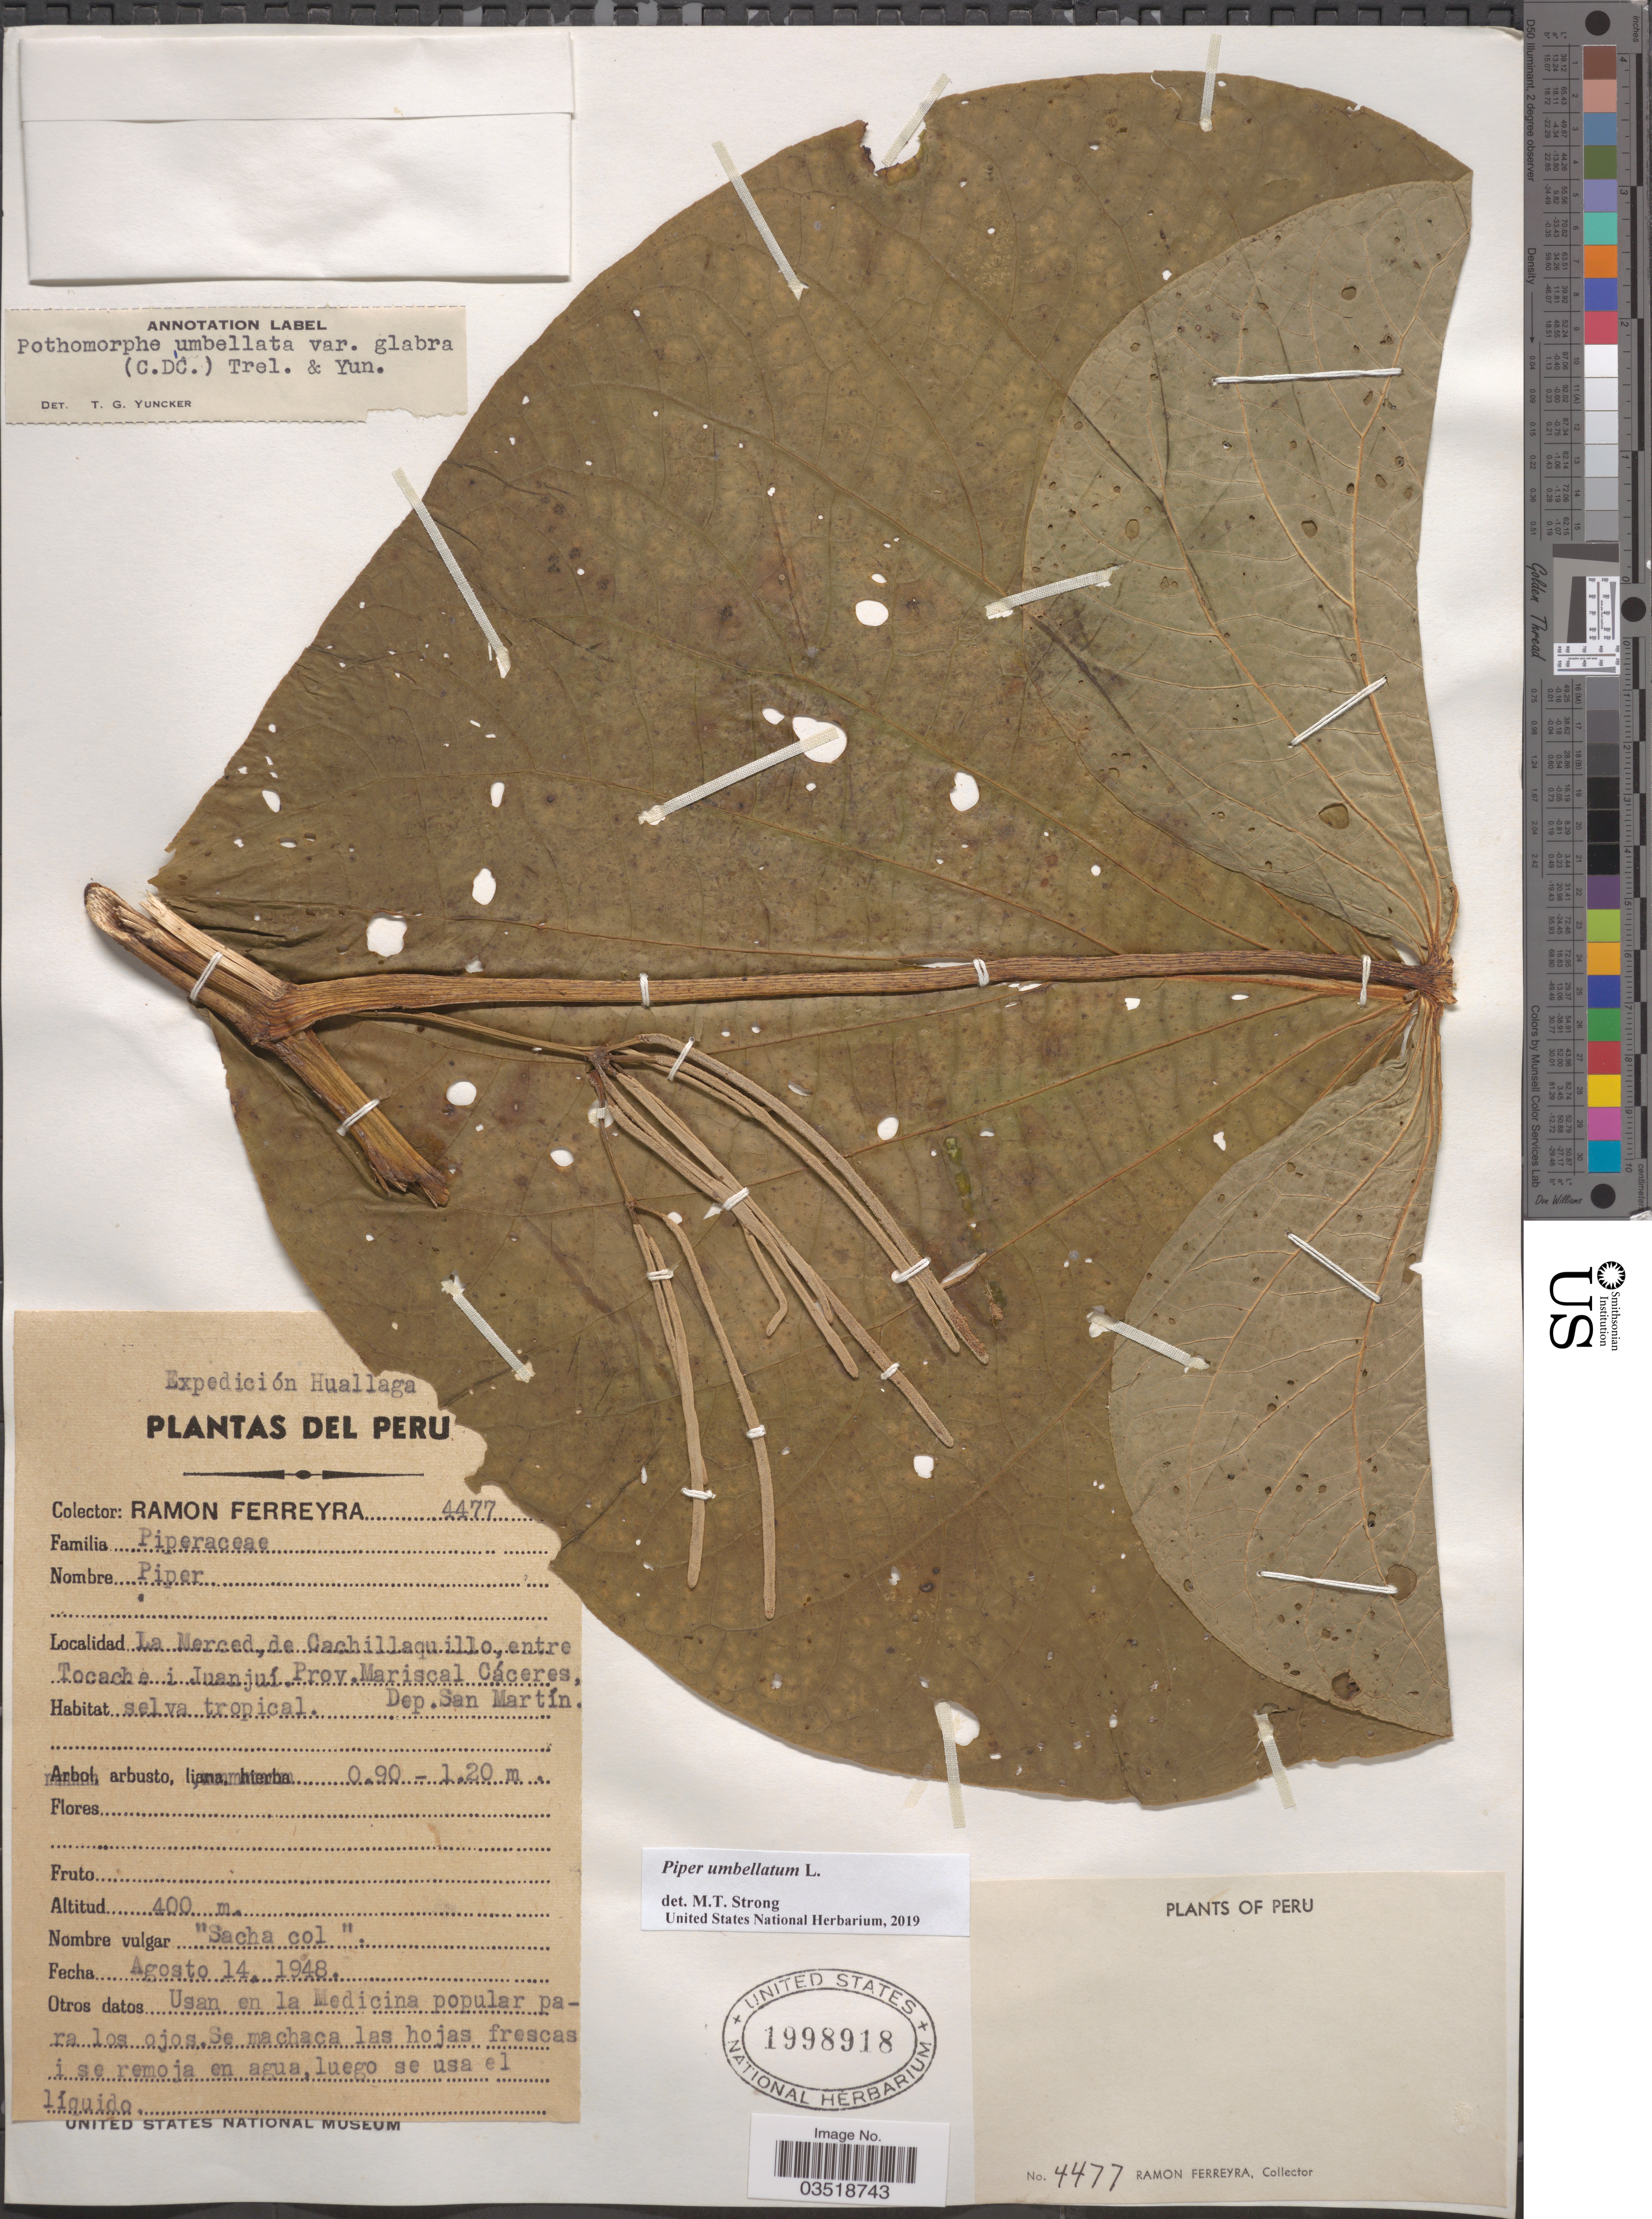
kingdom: Plantae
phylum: Tracheophyta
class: Magnoliopsida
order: Piperales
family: Piperaceae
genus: Piper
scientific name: Piper umbellatum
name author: L.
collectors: R. A. Ferreyra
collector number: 4477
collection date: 1948-08-14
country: Peru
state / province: San Martín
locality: La Merced, de Cachillaquillo, entre Tocache i Juanjuí. Prov. Mariscal Cáceres, Dep. San Martín.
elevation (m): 400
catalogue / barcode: US 1998918